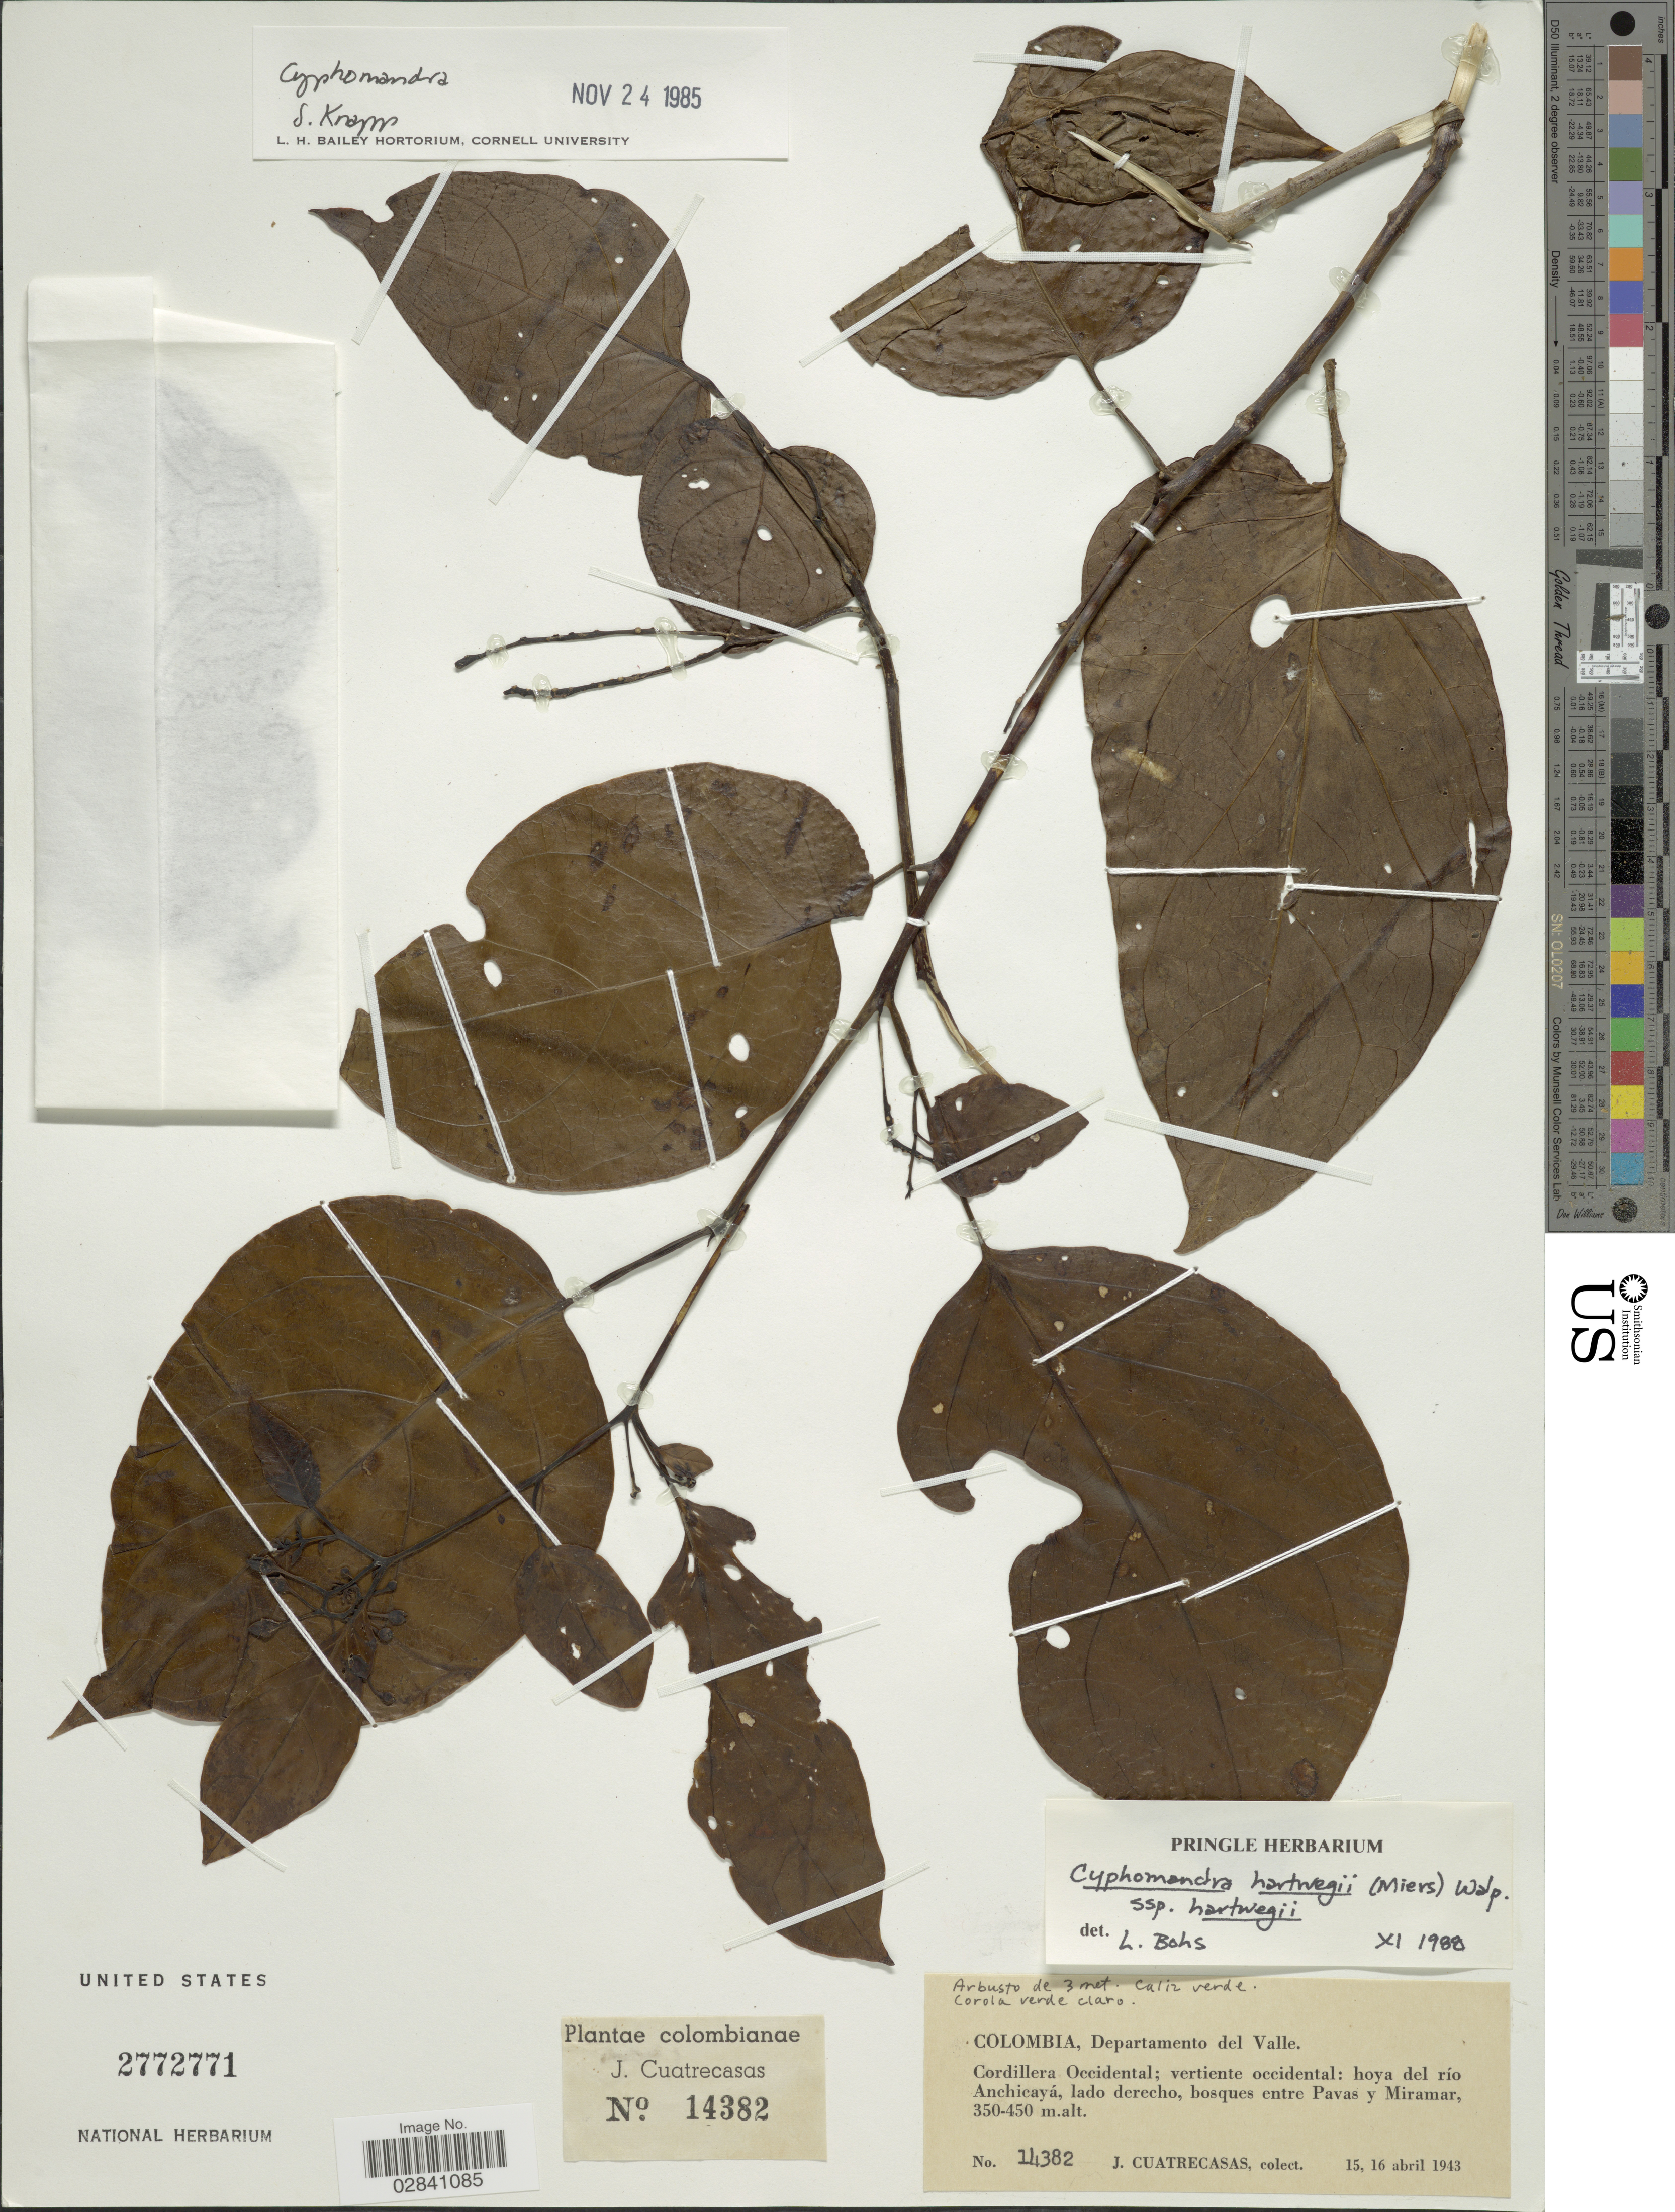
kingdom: Plantae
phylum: Tracheophyta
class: Magnoliopsida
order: Solanales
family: Solanaceae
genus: Cyphomandra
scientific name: Cyphomandra hartwegii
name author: (Miers) Sendtn. ex Walp.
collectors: J. Cuatrecasas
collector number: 14382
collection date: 1943-04-15/1943-04-16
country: Colombia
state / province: Valle del Cauca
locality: Departamento del Valle. Cordillera Occidental; vertiente occidental: hoya del río Anchicayá, lado derecho, bosques entre Pavas y Miramar.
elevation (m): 350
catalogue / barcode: US 2772771